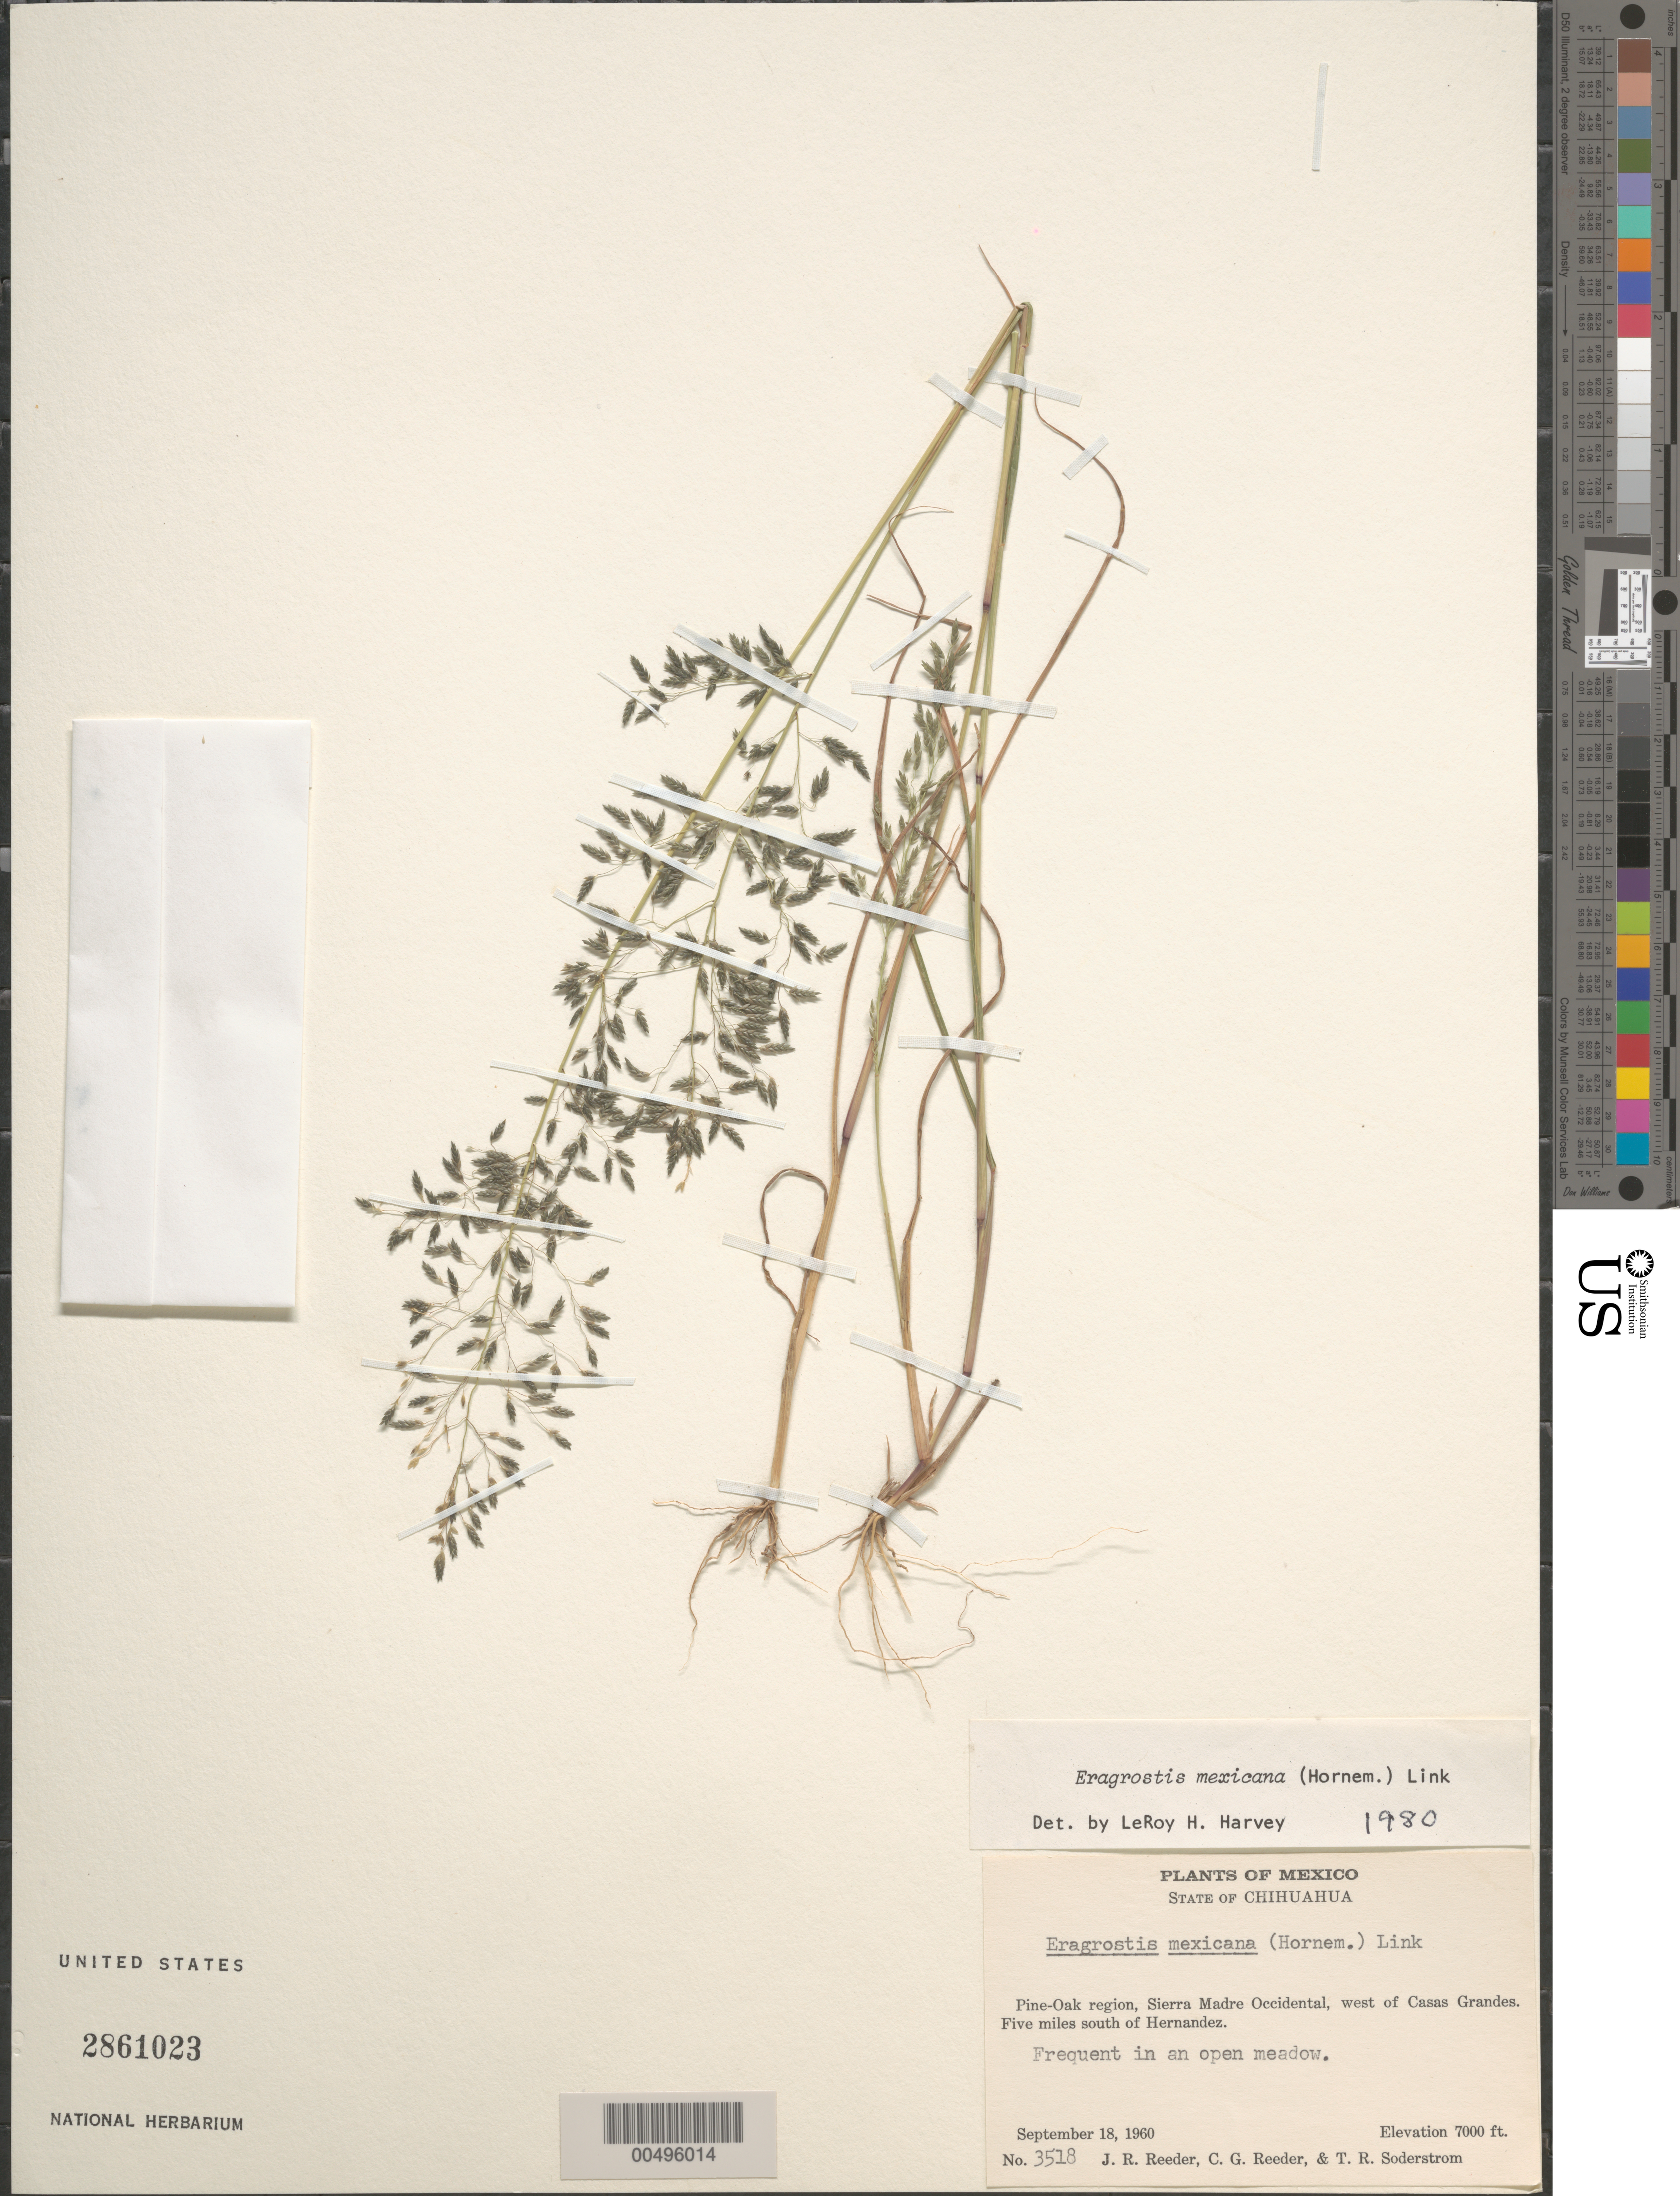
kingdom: Plantae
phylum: Tracheophyta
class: Liliopsida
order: Poales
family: Poaceae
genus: Eragrostis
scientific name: Eragrostis mexicana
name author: (Hornem.) Link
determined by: Harvey, L. H.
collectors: J. R. Reeder, C. G. Reeder & T. R. Soderstrom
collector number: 3518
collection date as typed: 18 Sep 1960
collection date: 1960-09-18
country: Mexico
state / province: Chihuahua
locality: Sierra Madre Occidental, W of Casas Grandes, 5 mi S of Hernandez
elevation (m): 2134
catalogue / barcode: US 2861023